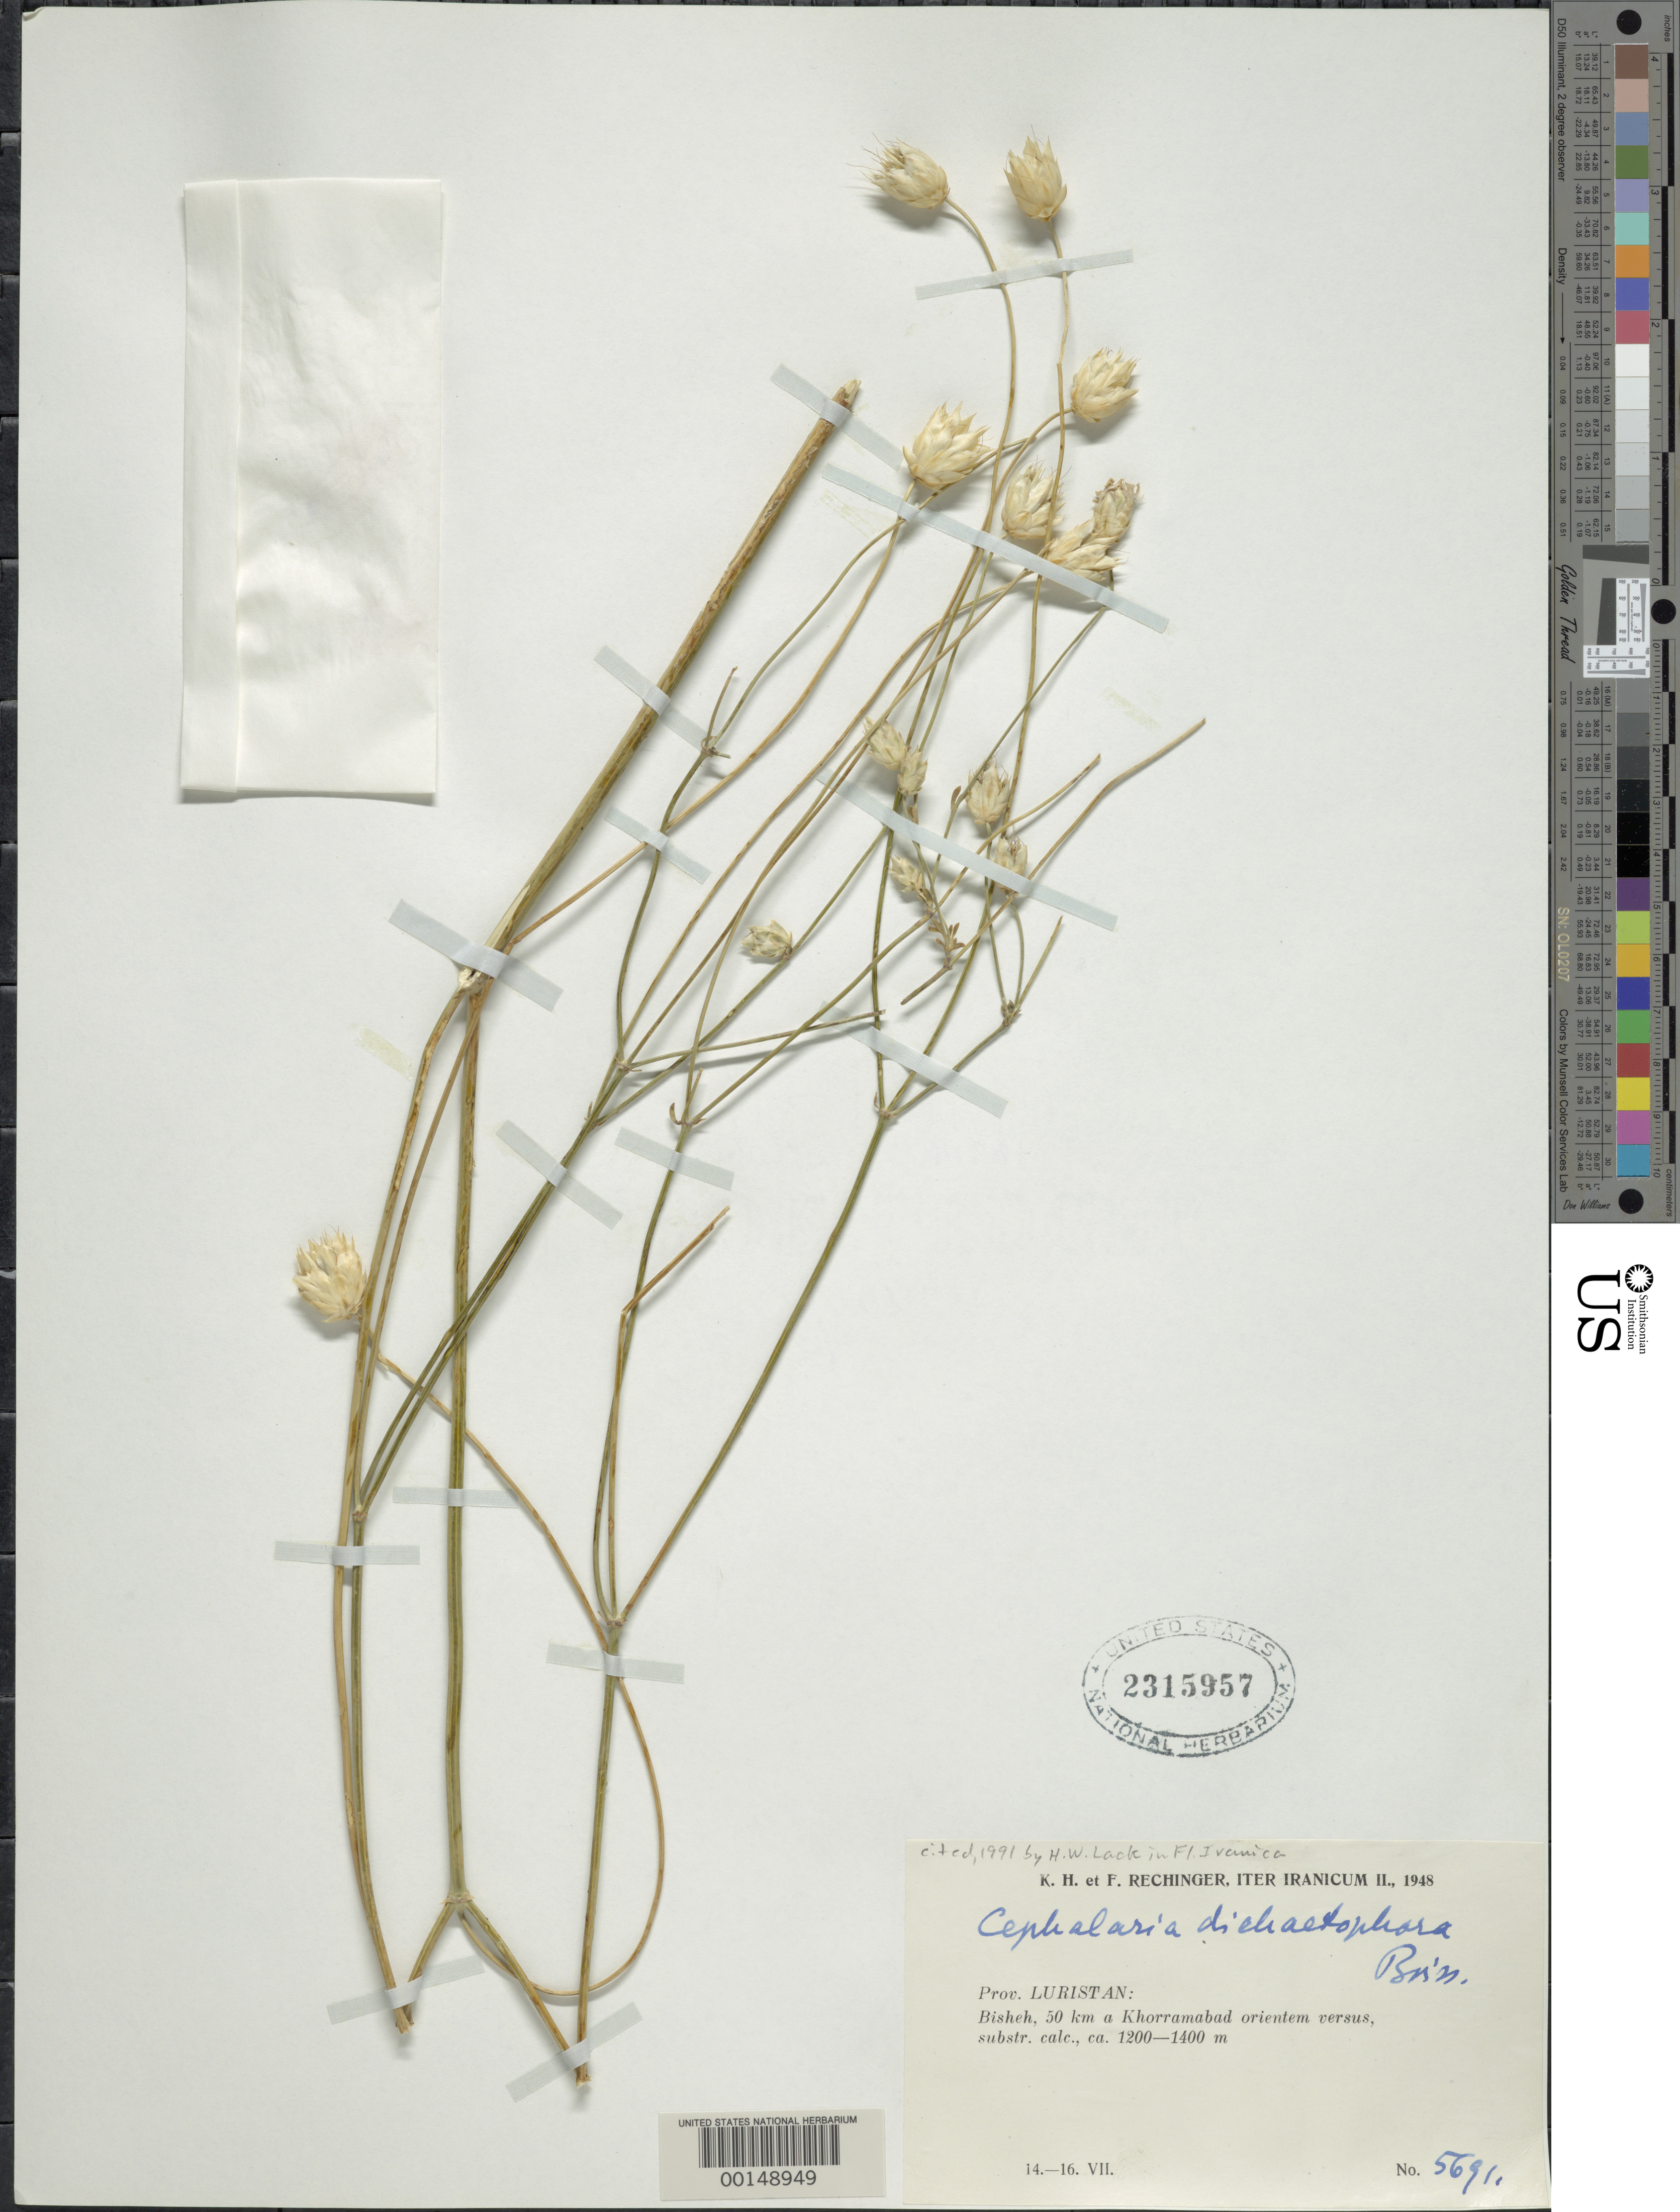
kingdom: Plantae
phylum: Tracheophyta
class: Magnoliopsida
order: Dipsacales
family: Caprifoliaceae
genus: Cephalaria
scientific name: Cephalaria dichaetophora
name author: Boiss.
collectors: K. H. Rechinger & F. Rechinger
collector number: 5691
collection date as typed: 14 Jul 1948 to 16 Jul 1948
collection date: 1948-07-14/1948-07-16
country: Iran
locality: Luristan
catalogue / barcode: US 2315957